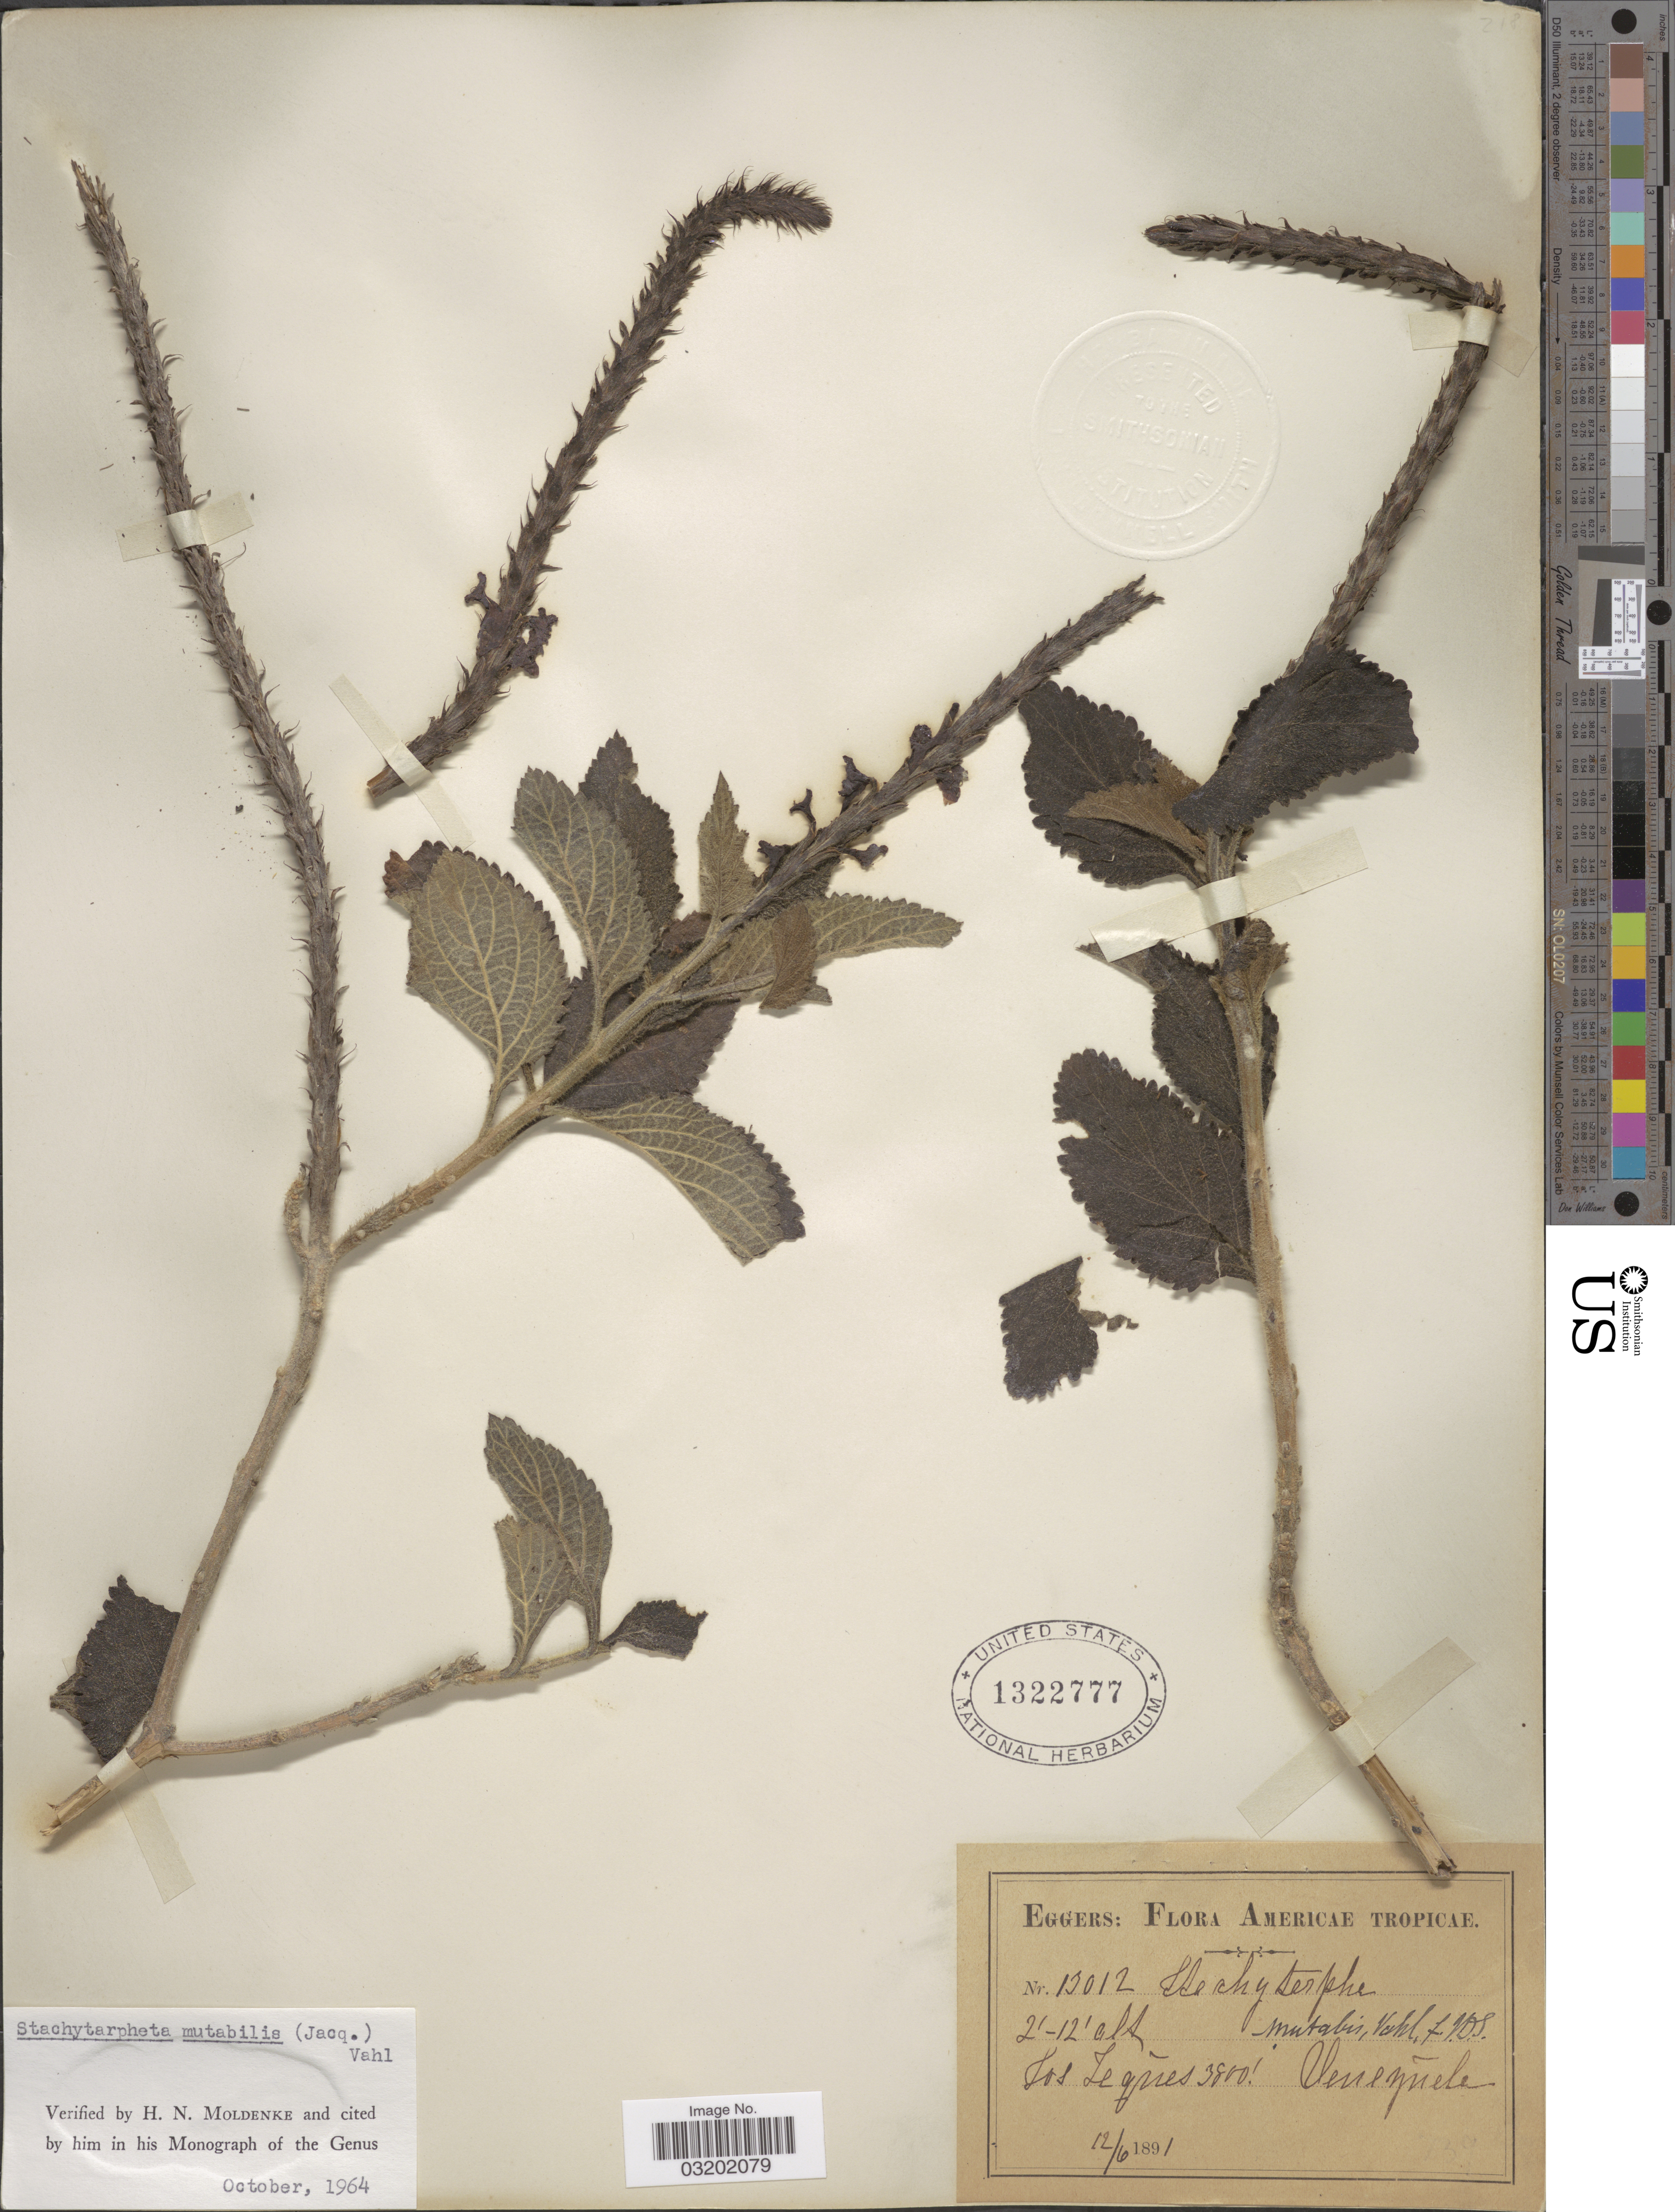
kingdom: Plantae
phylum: Tracheophyta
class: Magnoliopsida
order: Lamiales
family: Verbenaceae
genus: Stachytarpheta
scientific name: Stachytarpheta mutabilis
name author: (Jacq.) Vahl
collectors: -. Eggers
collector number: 13012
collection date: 1891-06-12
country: Venezuela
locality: Americae Tropicae. Los Teques.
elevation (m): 1158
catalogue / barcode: US 1322777